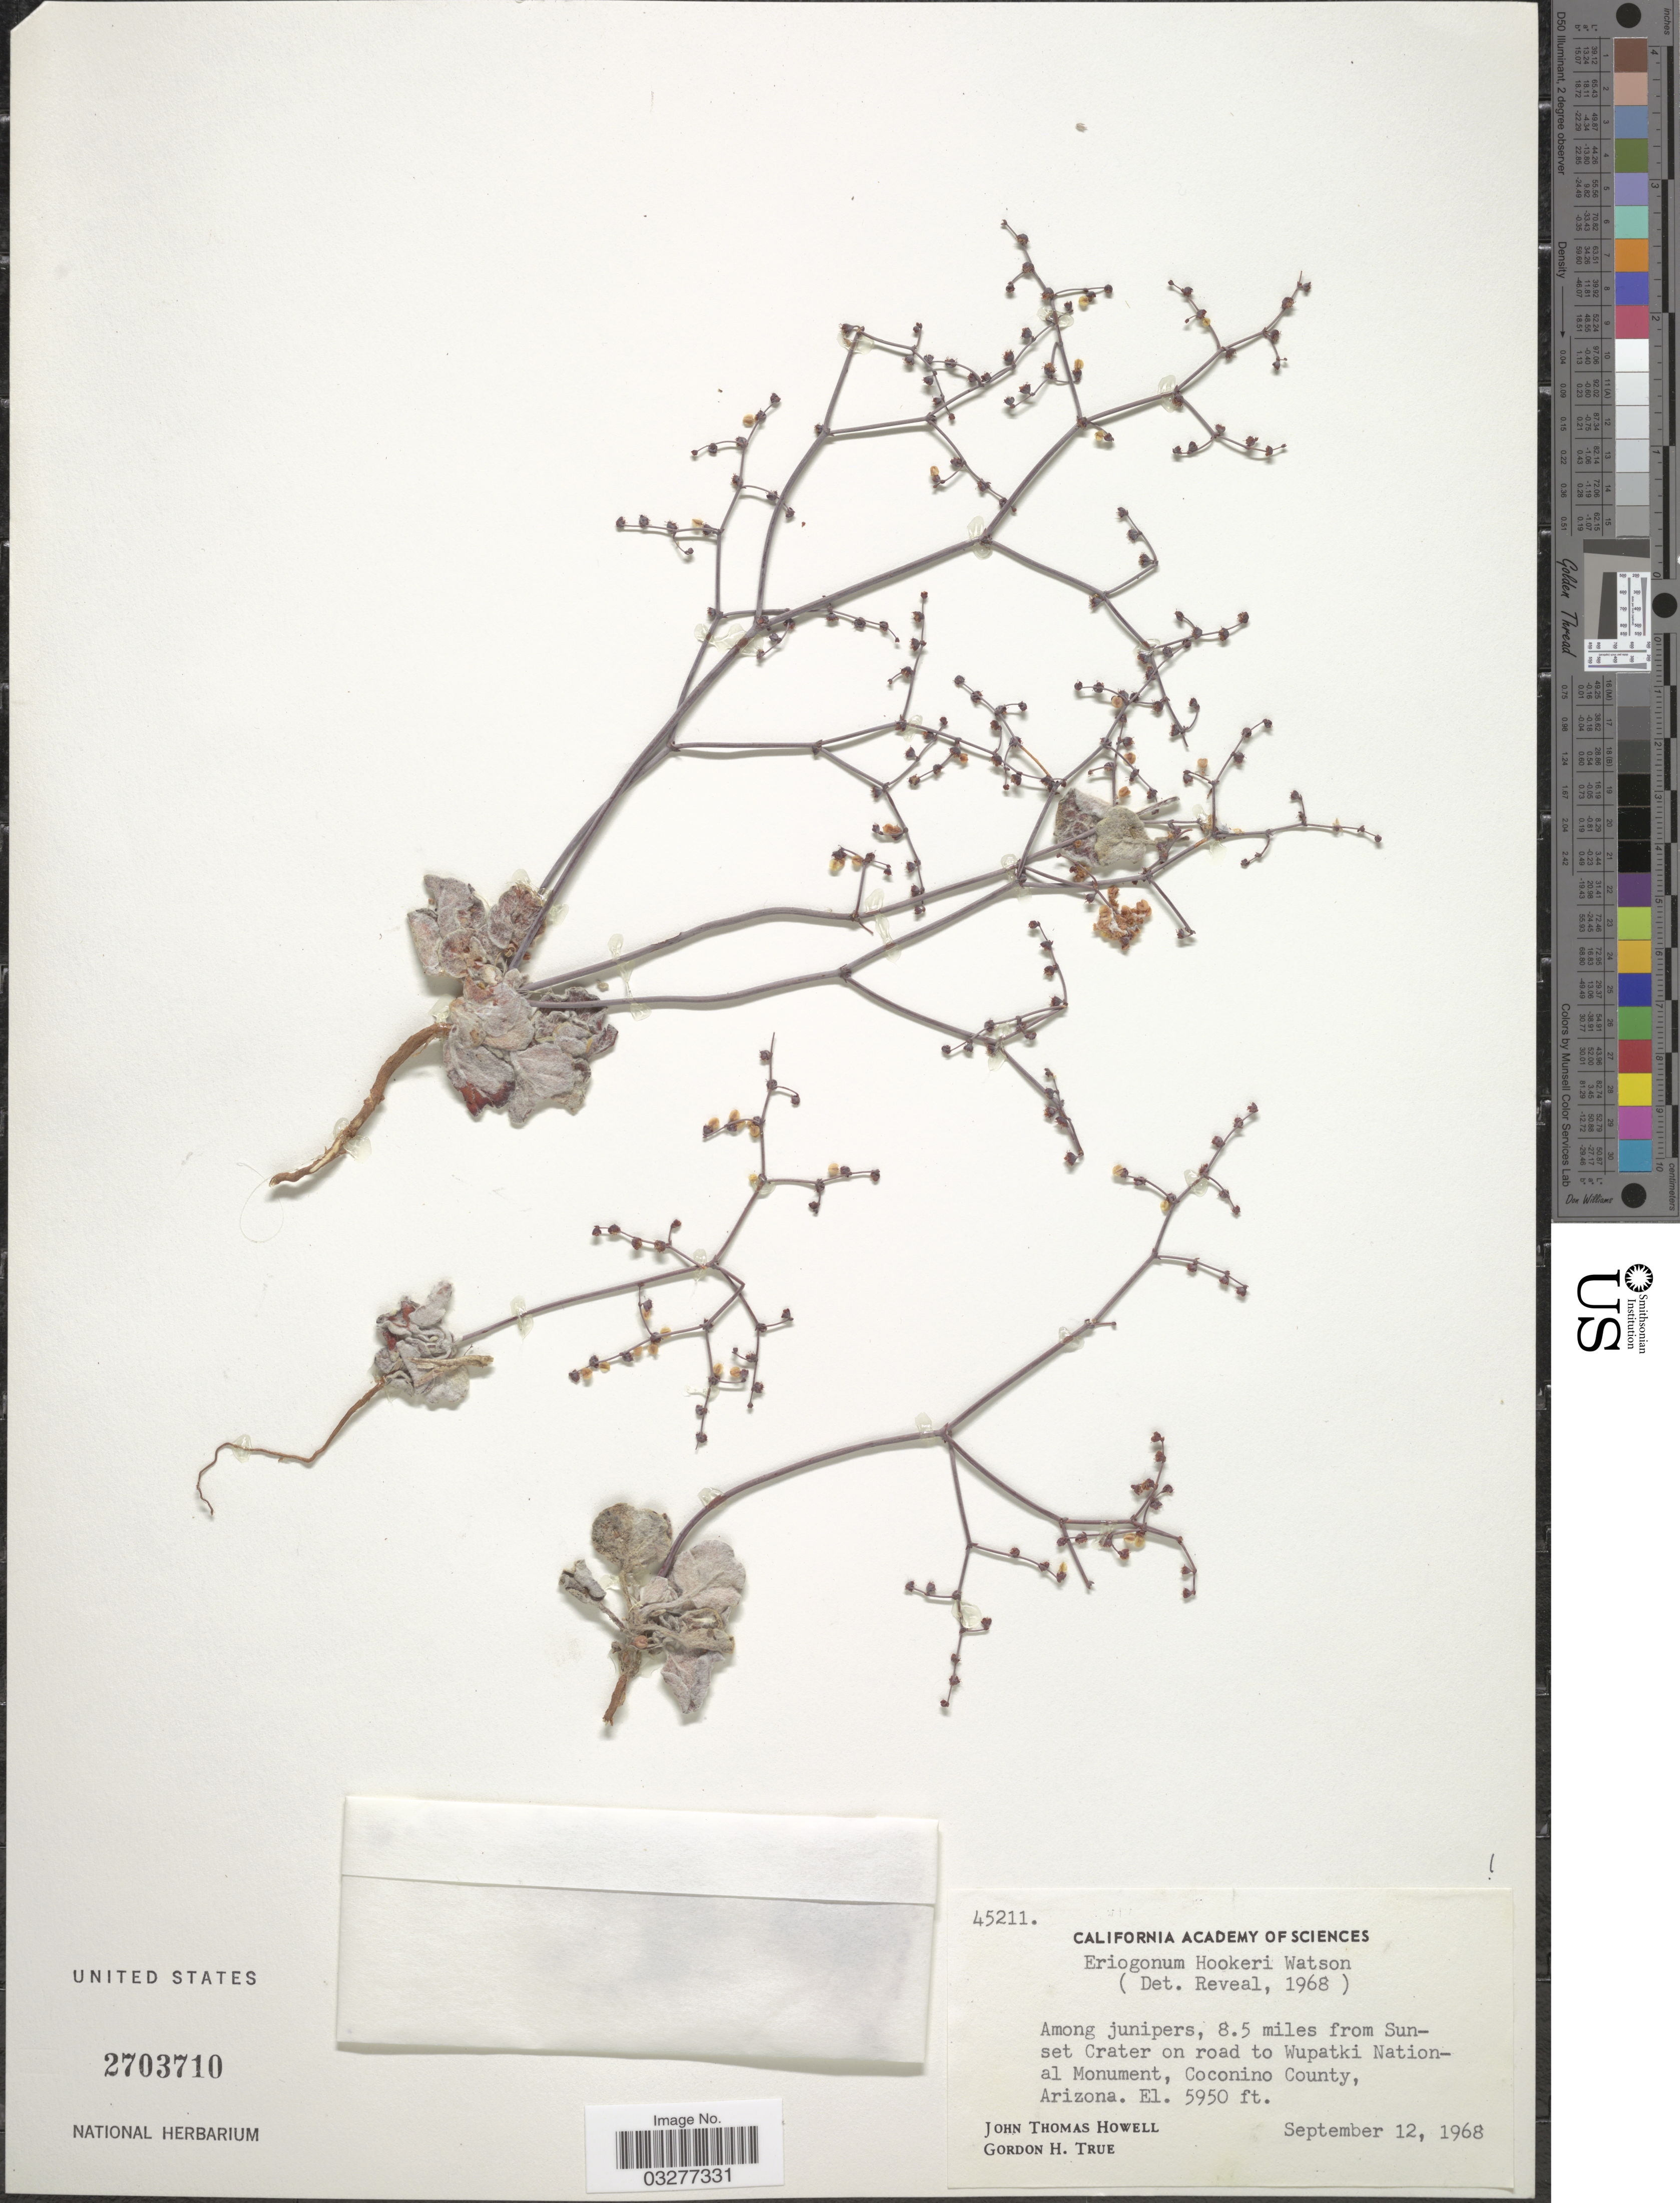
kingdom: Plantae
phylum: Tracheophyta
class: Magnoliopsida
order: Caryophyllales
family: Polygonaceae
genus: Eriogonum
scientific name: Eriogonum hookeri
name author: S. Watson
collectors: J. T. Howell & G. H. True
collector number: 45211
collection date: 1968-09-12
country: United States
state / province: Arizona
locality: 8.5 miles from Sunset Crater on road to Wupatki National Monument, Coconino County.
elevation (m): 1814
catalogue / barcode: US 2703710